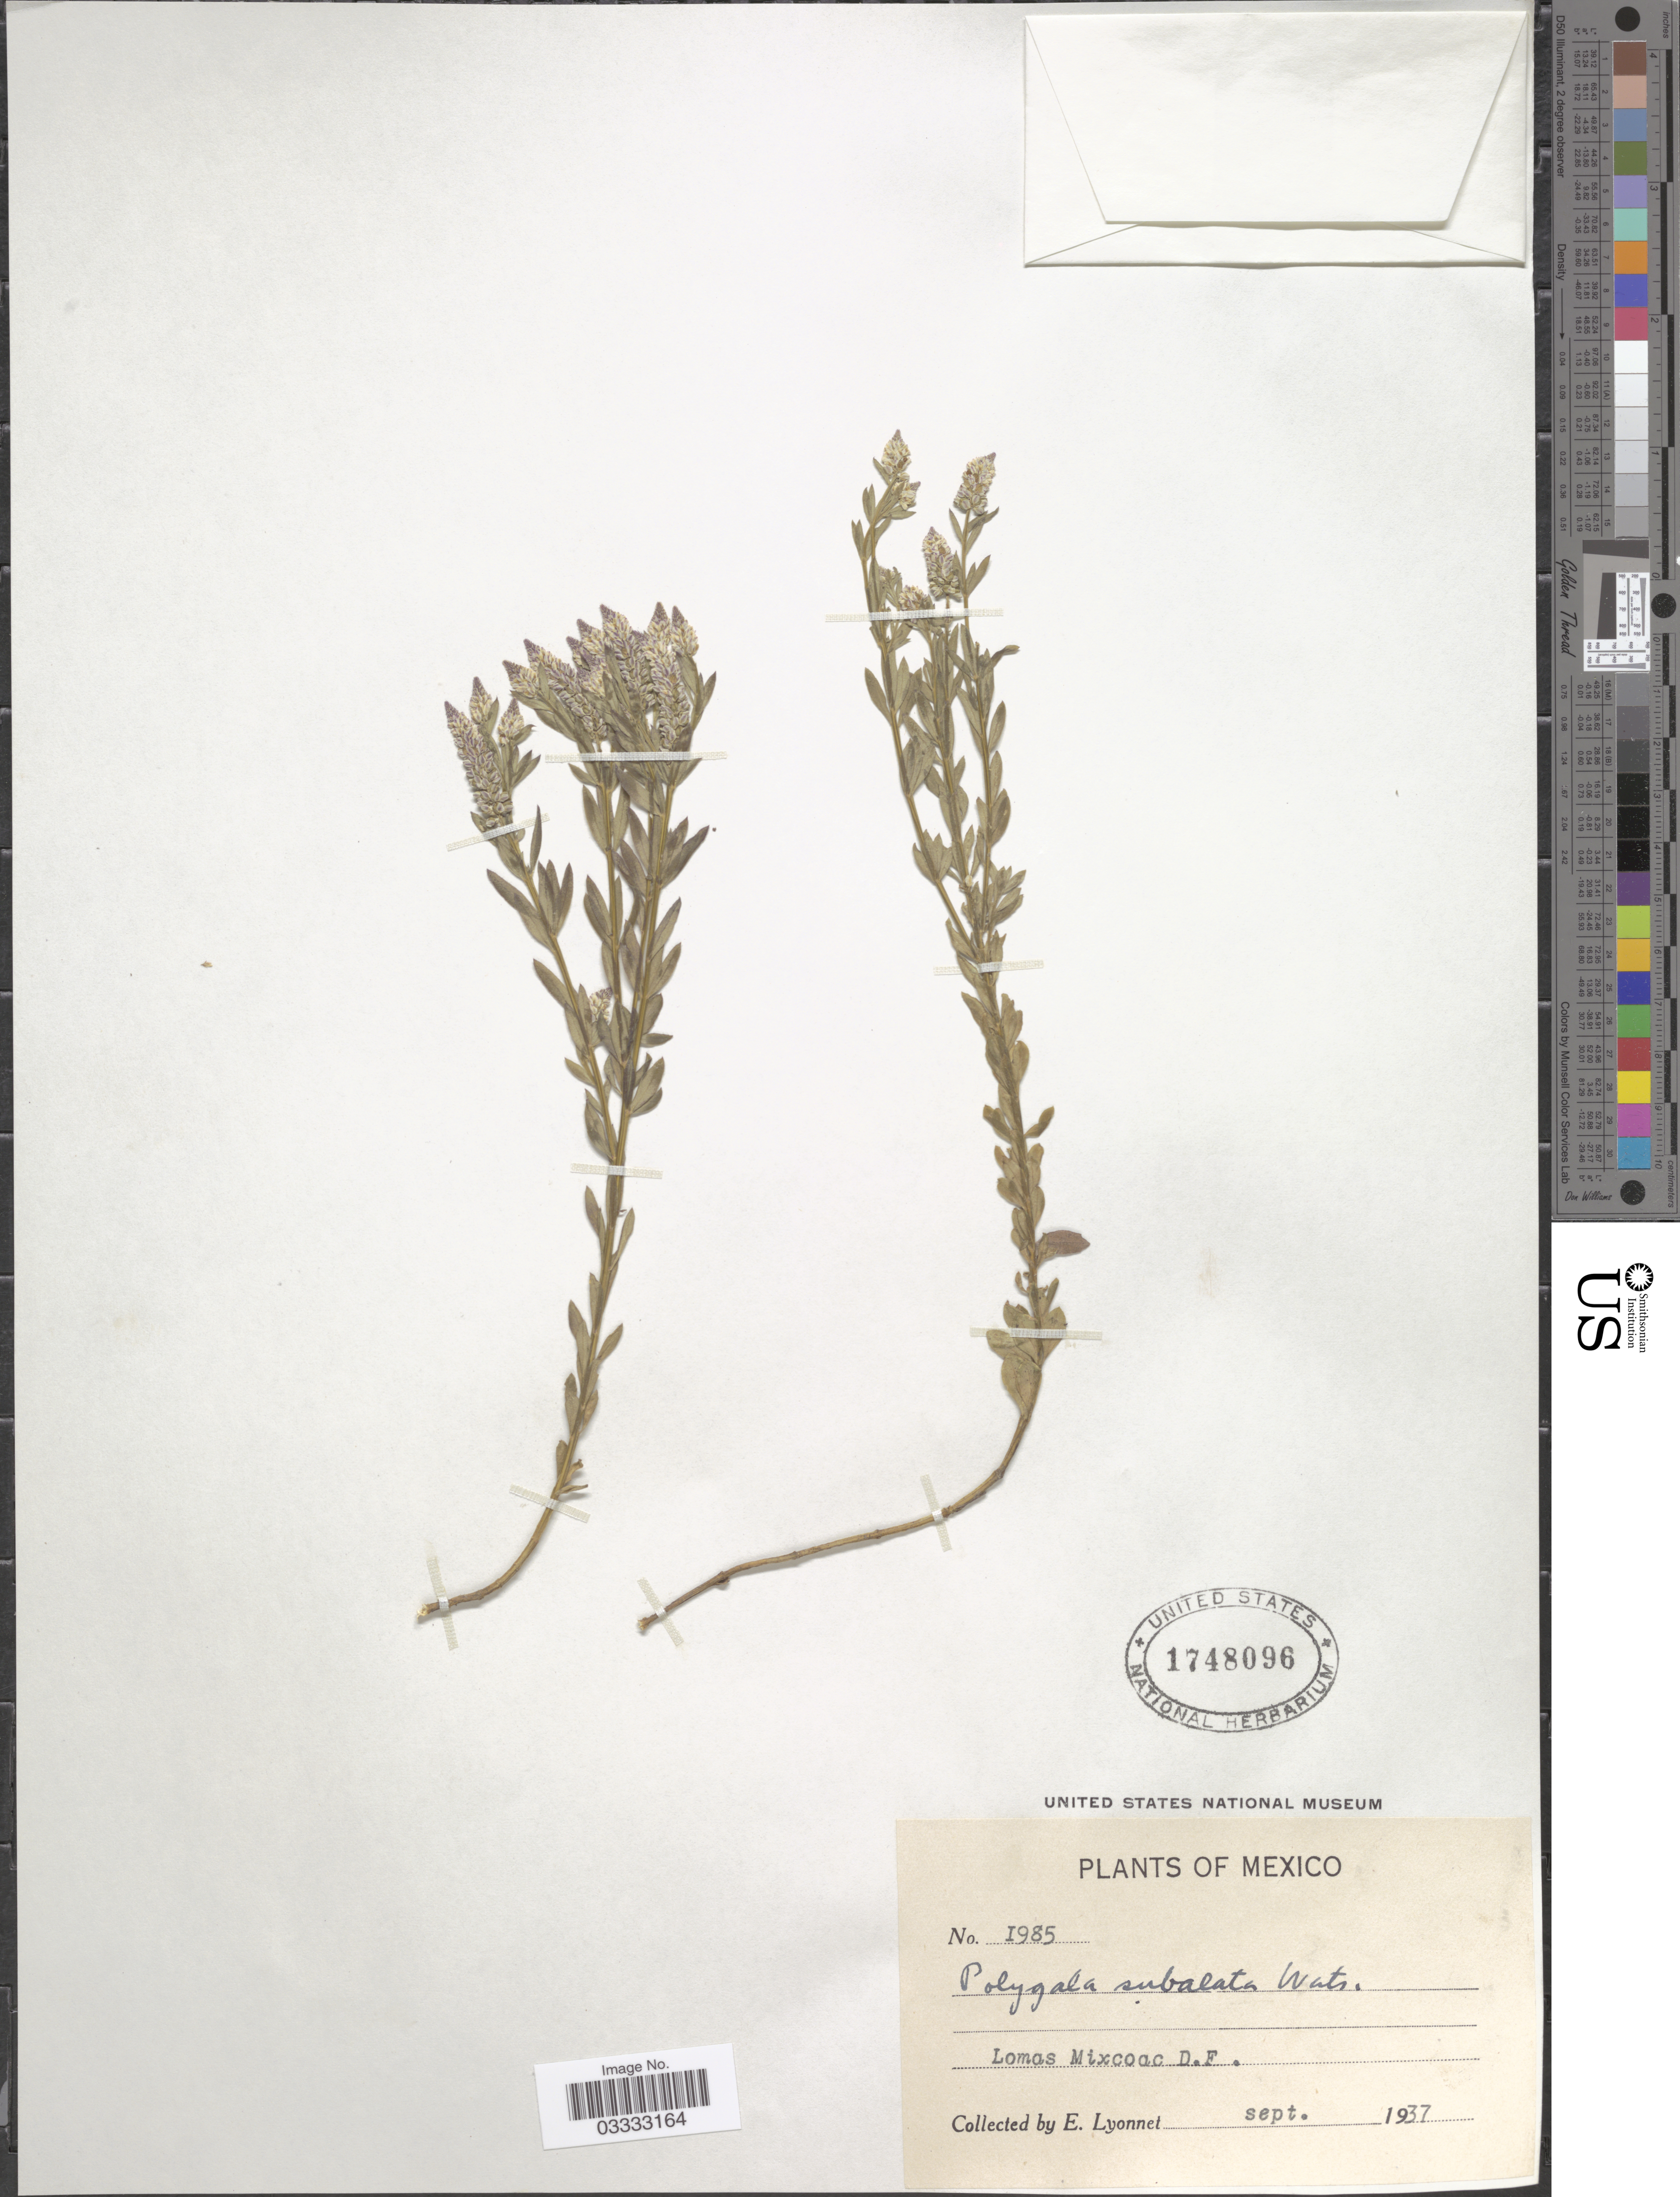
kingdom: Plantae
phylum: Tracheophyta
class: Magnoliopsida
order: Fabales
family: Polygalaceae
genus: Polygala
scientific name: Polygala subalata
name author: S. Watson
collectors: E. Lyonnet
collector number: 1985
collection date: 1937-09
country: Mexico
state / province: Distrito Federal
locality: Lomas Mixcoac, D. F.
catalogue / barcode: US 1748096